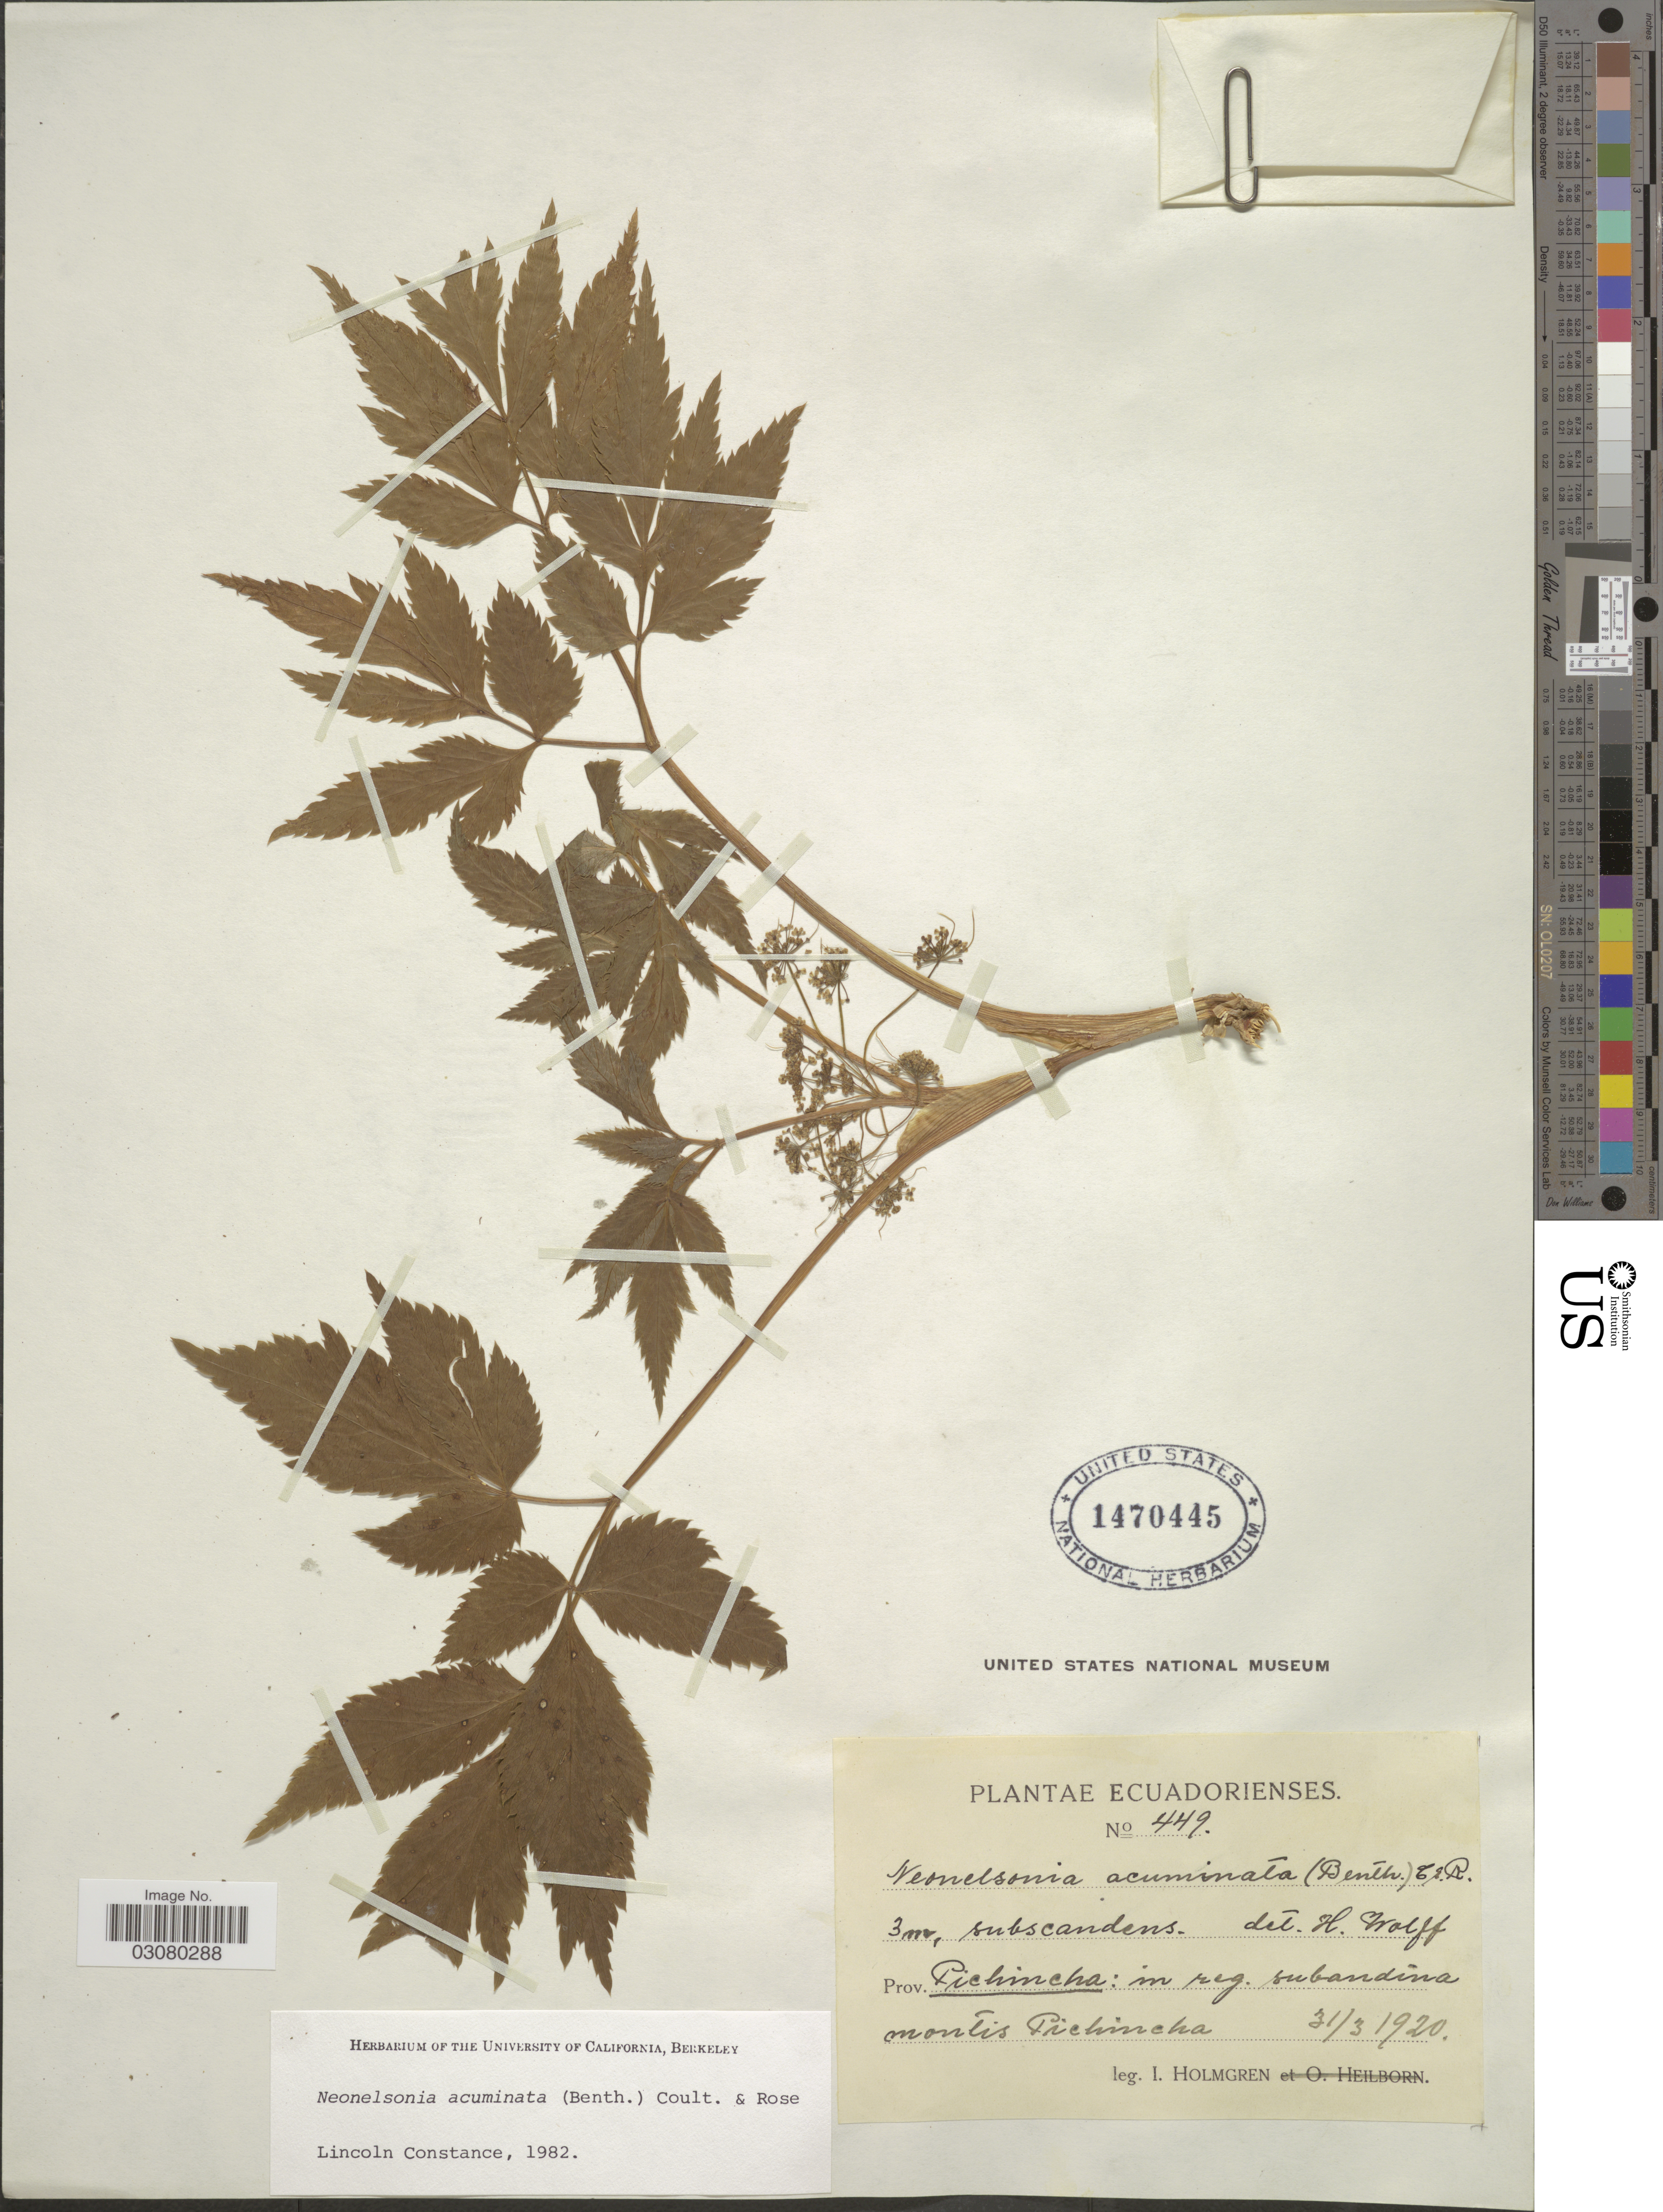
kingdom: Plantae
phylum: Tracheophyta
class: Magnoliopsida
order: Apiales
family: Apiaceae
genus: Neonelsonia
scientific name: Neonelsonia acuminata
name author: (Benth.) J.M. Coult. & Rose ex Drude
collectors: I. Holmgren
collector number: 449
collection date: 1920-03-31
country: Ecuador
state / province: Pichincha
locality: In reg. subandina montis Pichincha.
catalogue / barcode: US 1470445